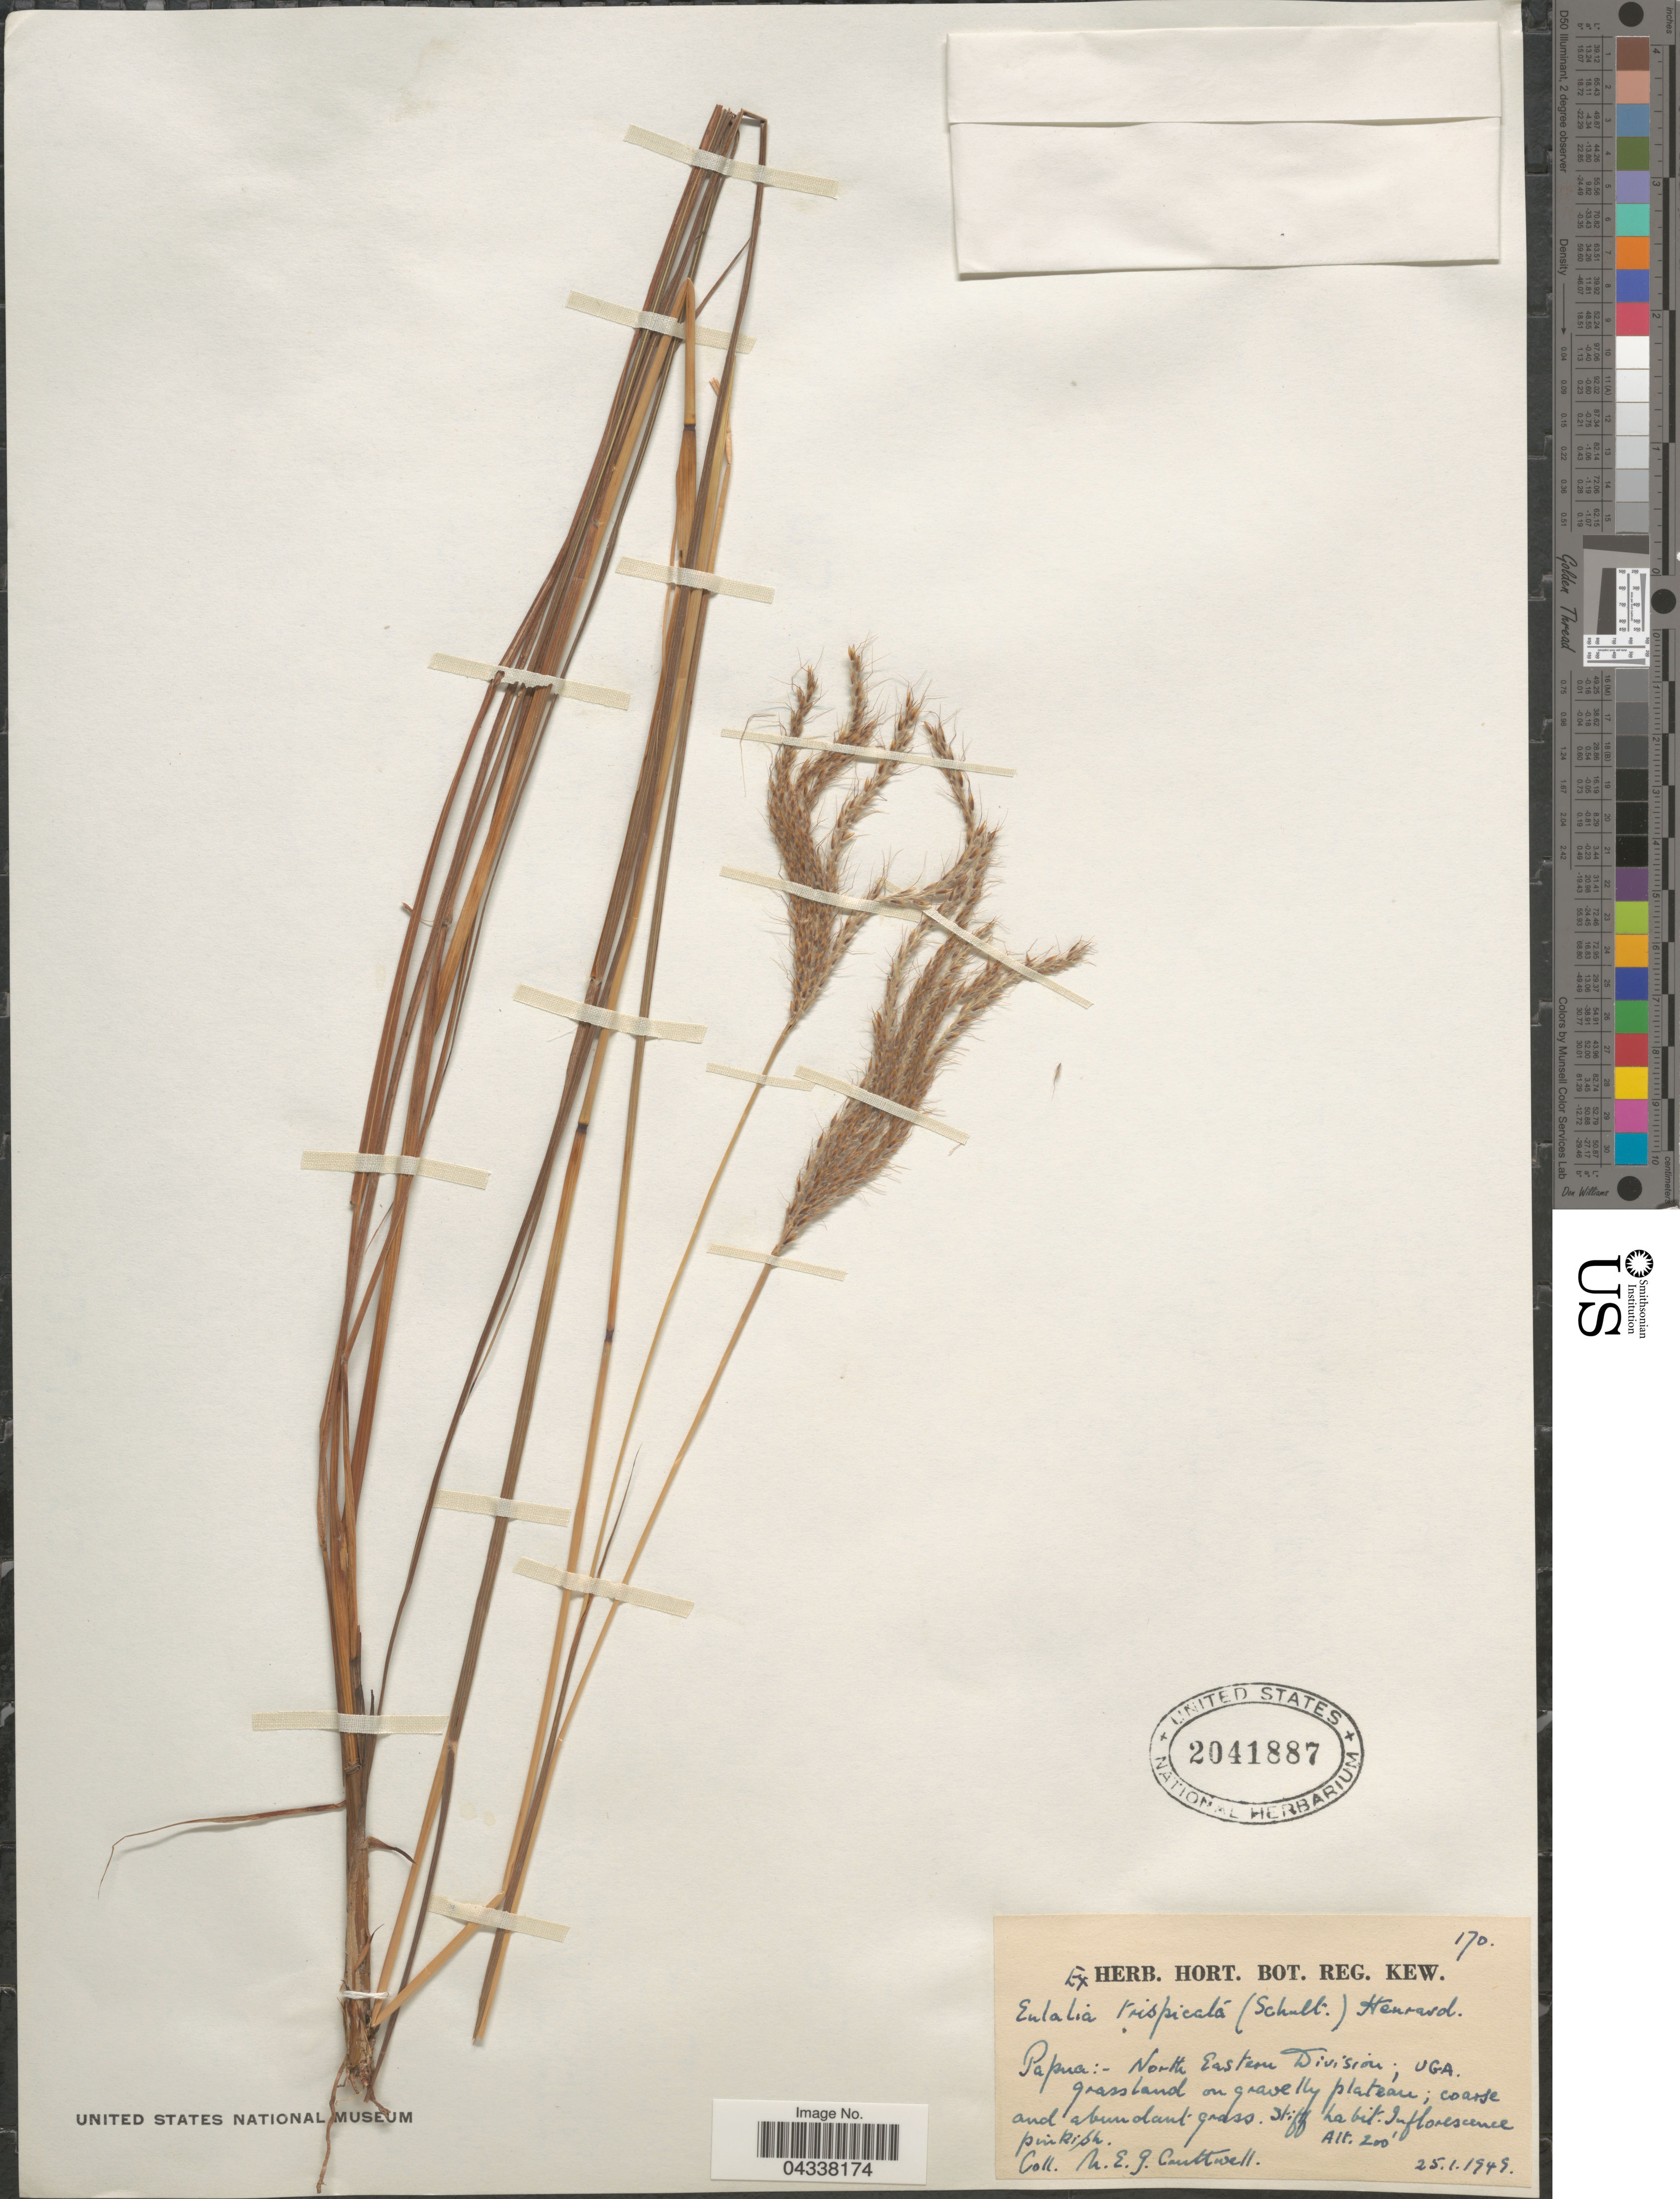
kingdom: Plantae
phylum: Tracheophyta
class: Liliopsida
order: Poales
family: Poaceae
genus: Pseudopogonatherum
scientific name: Pseudopogonatherum trispicatum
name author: (Schult.) Ohwi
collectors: N. Cruttwell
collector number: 170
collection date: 1949-01-25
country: Papua New Guinea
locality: Papua: - North Eastern Division; UGA. Grassland on gravelly plateau.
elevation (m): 61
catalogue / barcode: US 2041887